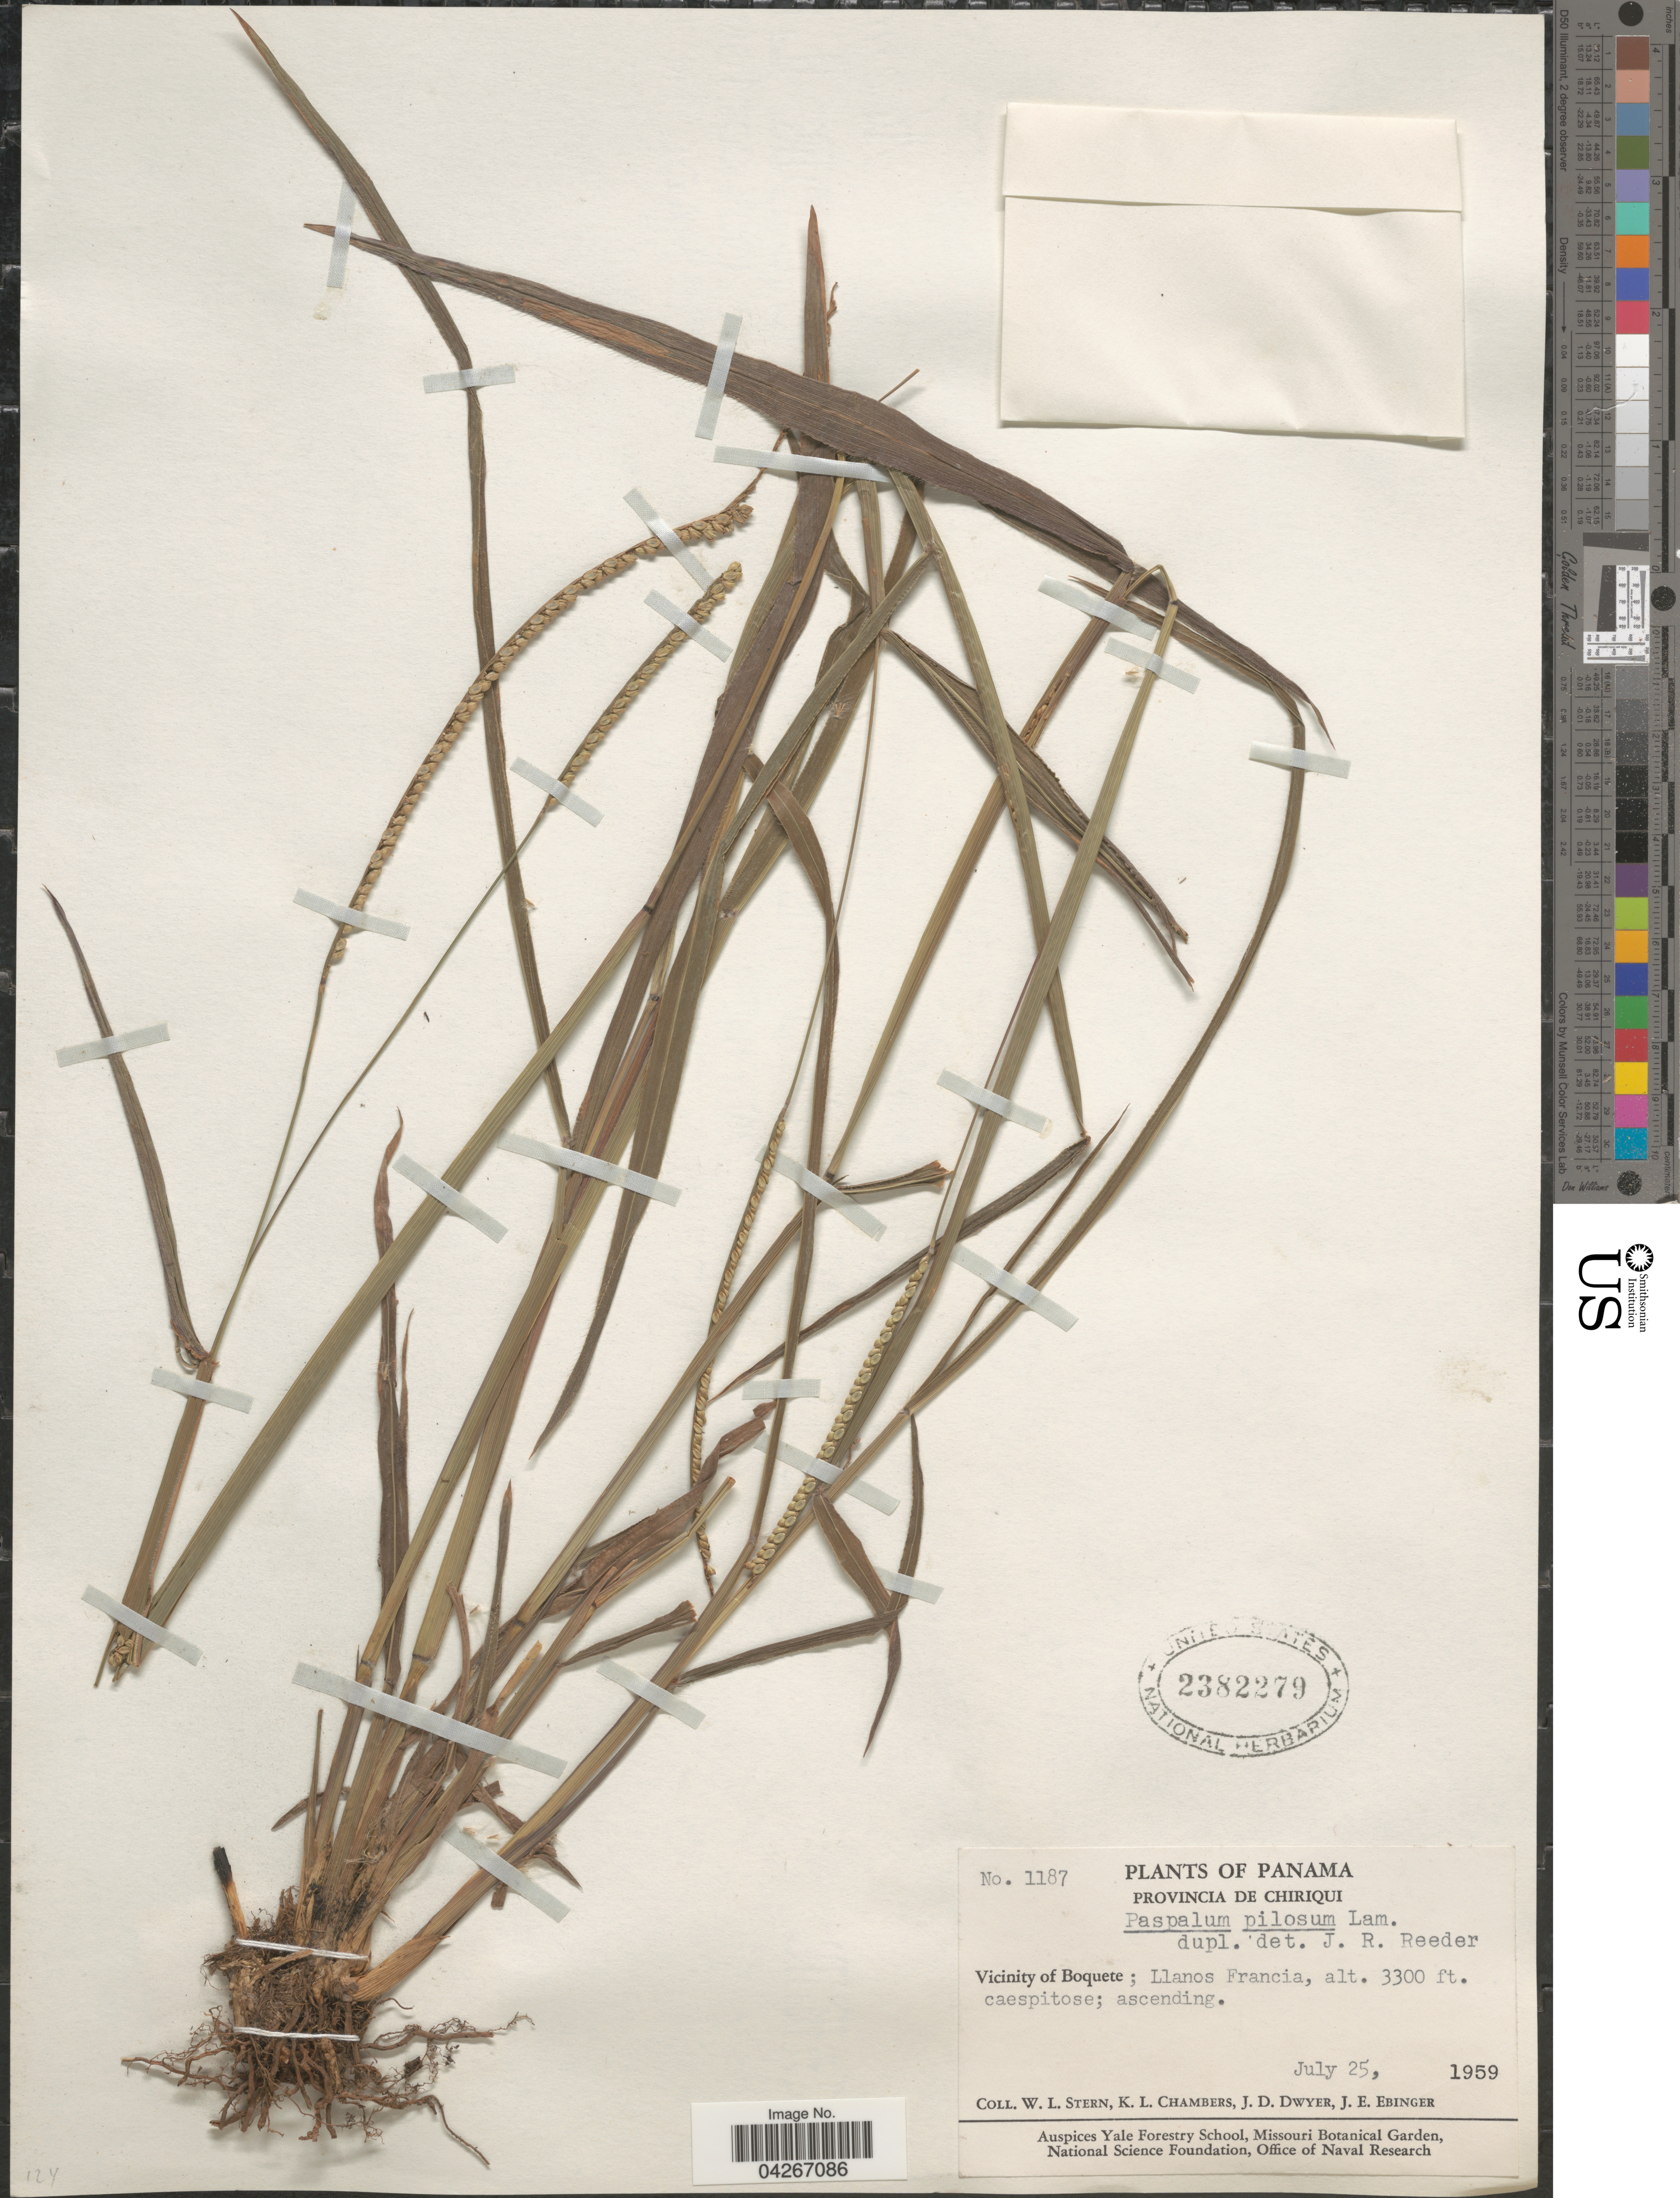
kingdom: Plantae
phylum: Tracheophyta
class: Liliopsida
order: Poales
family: Poaceae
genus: Paspalum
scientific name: Paspalum pilosum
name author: Lam.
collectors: W. L. Stern, K. Chambers, J. D. Dwyer & J. Ebinger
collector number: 1187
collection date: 1959-07-25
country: Panama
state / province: Chiriqui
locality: Vicinity of Boquete; Llanos Francia.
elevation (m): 1006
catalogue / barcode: US 2382279